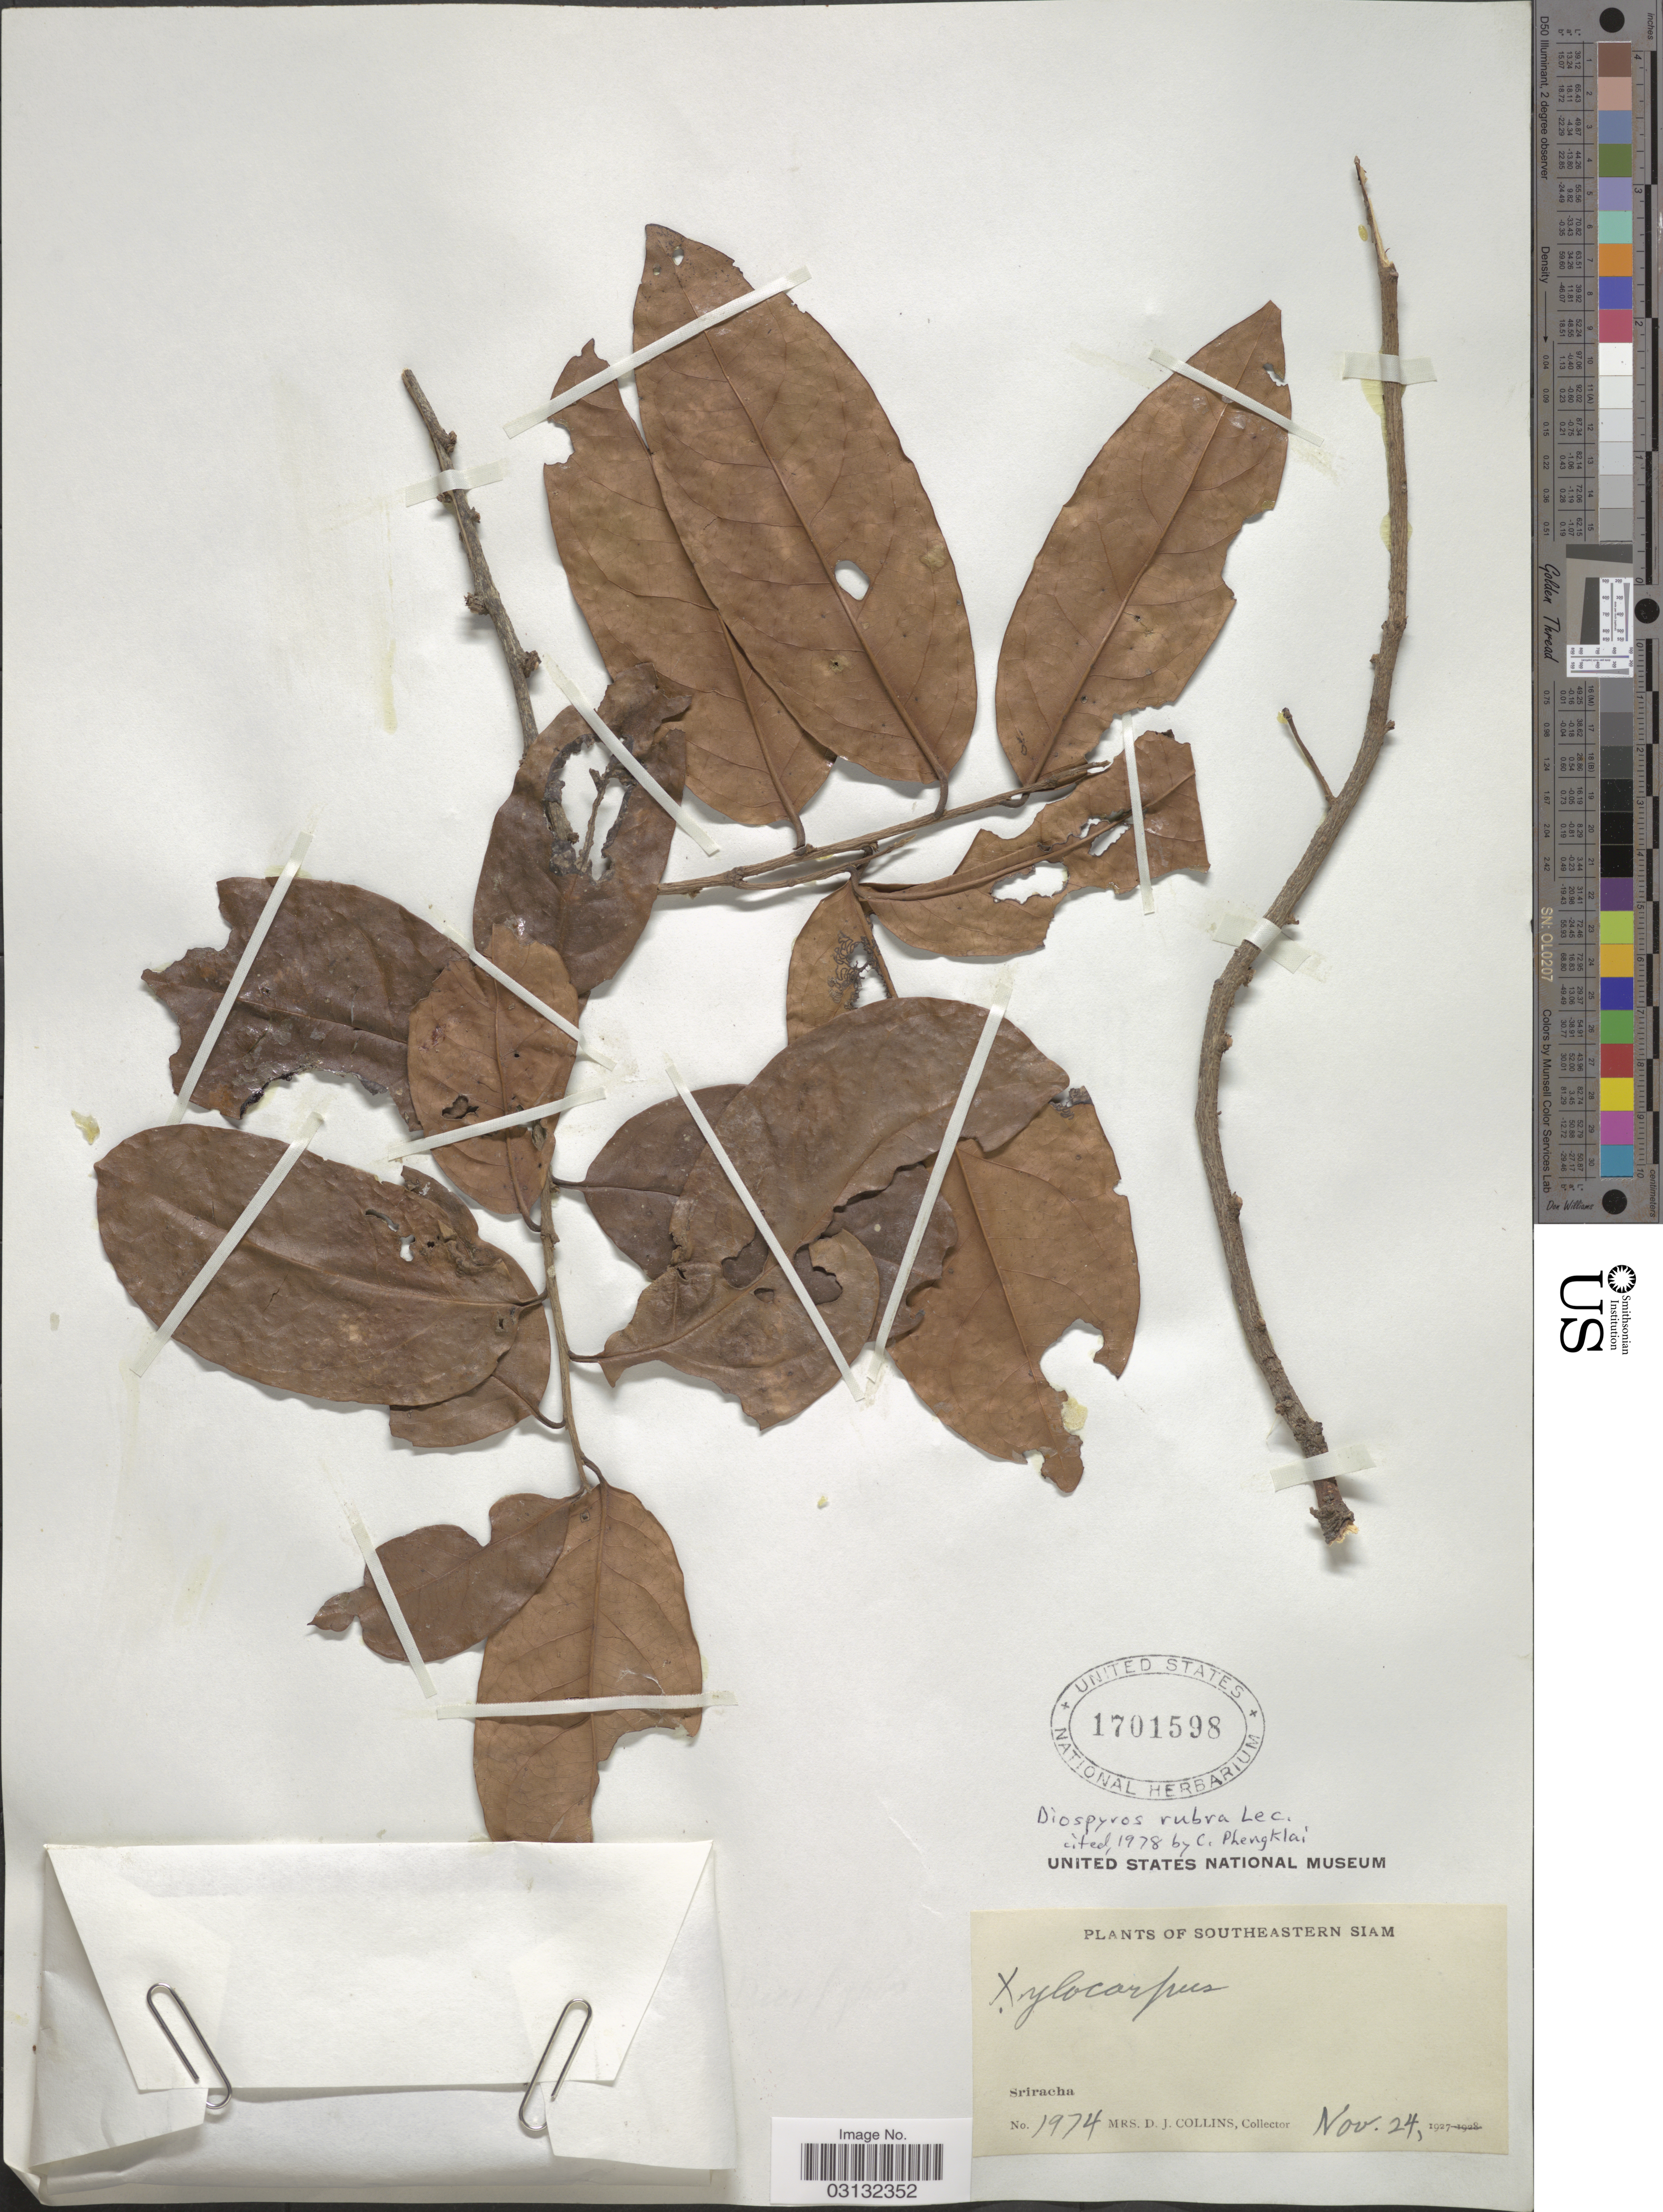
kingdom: Plantae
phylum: Tracheophyta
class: Magnoliopsida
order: Ericales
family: Ebenaceae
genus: Diospyros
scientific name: Diospyros rubra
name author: Lecomte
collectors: Mrs. D. J. Collins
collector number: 1974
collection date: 1927-11-24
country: Thailand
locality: Southeastern Siam. Sriracha.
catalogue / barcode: US 1701598